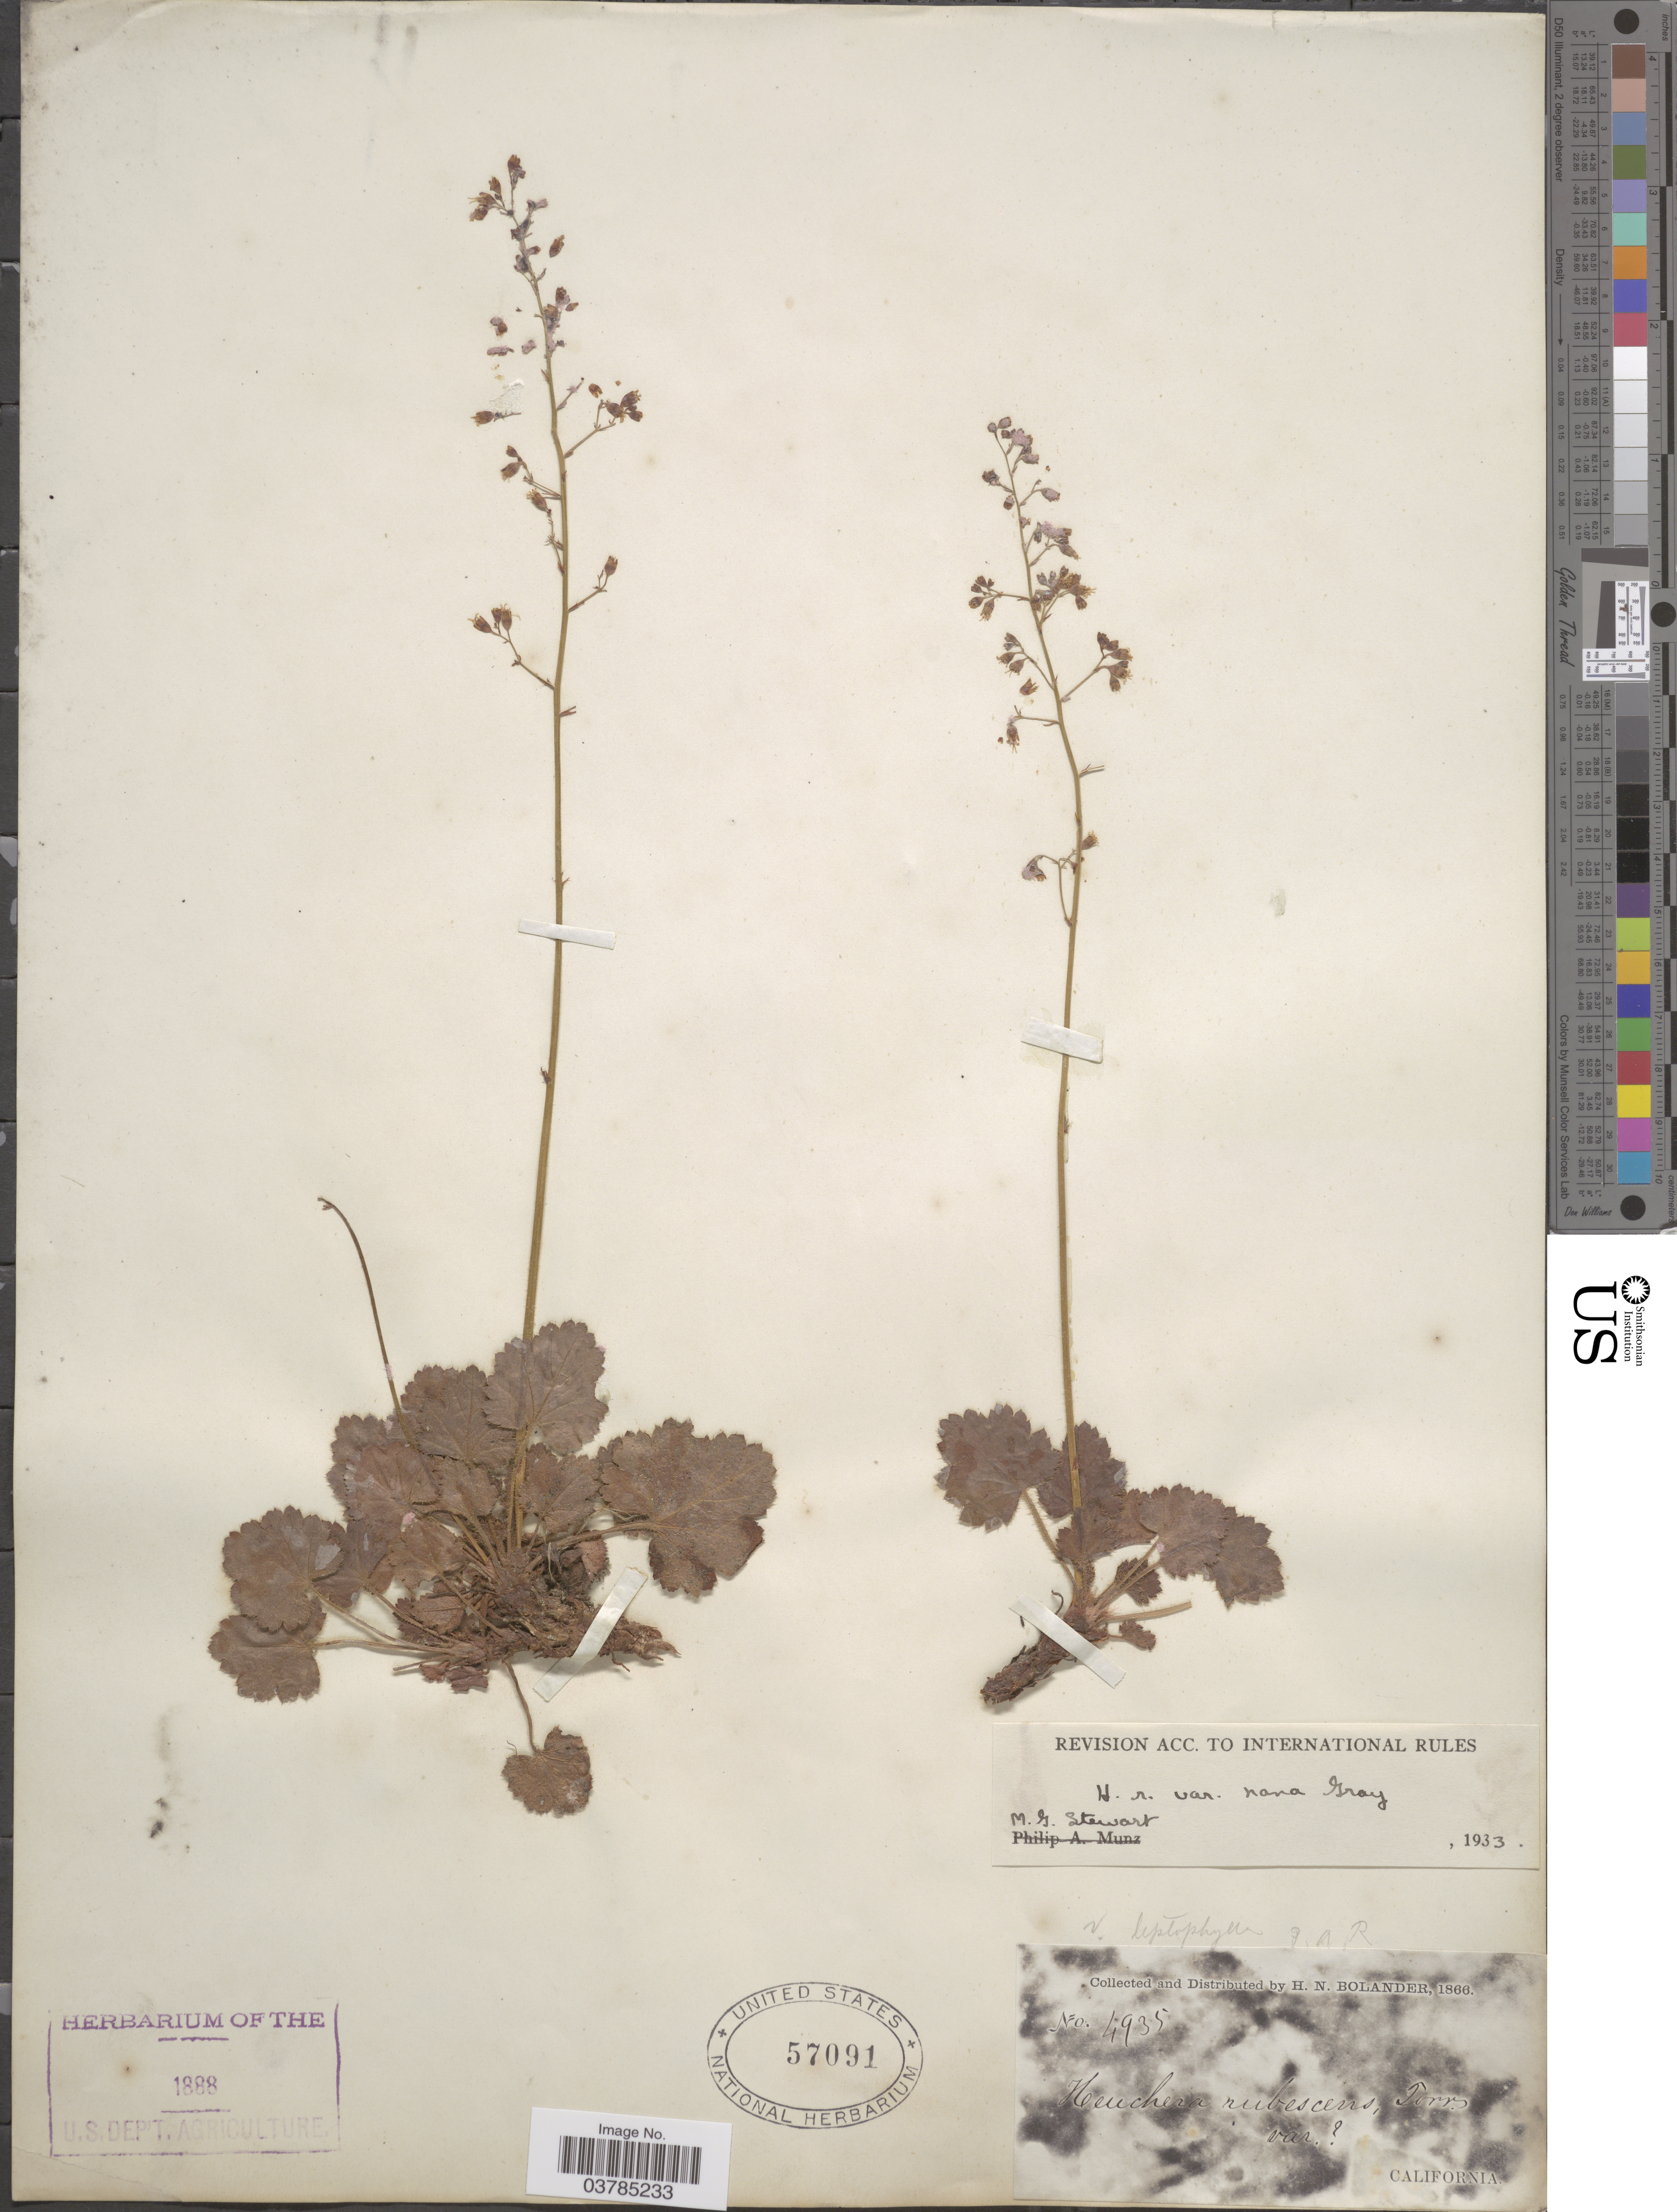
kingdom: Plantae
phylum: Tracheophyta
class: Magnoliopsida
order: Saxifragales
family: Saxifragaceae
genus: Heuchera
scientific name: Heuchera rubescens var. nana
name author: A. Gray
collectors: H. Bolander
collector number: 4935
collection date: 1866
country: United States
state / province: California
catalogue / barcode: US 57091